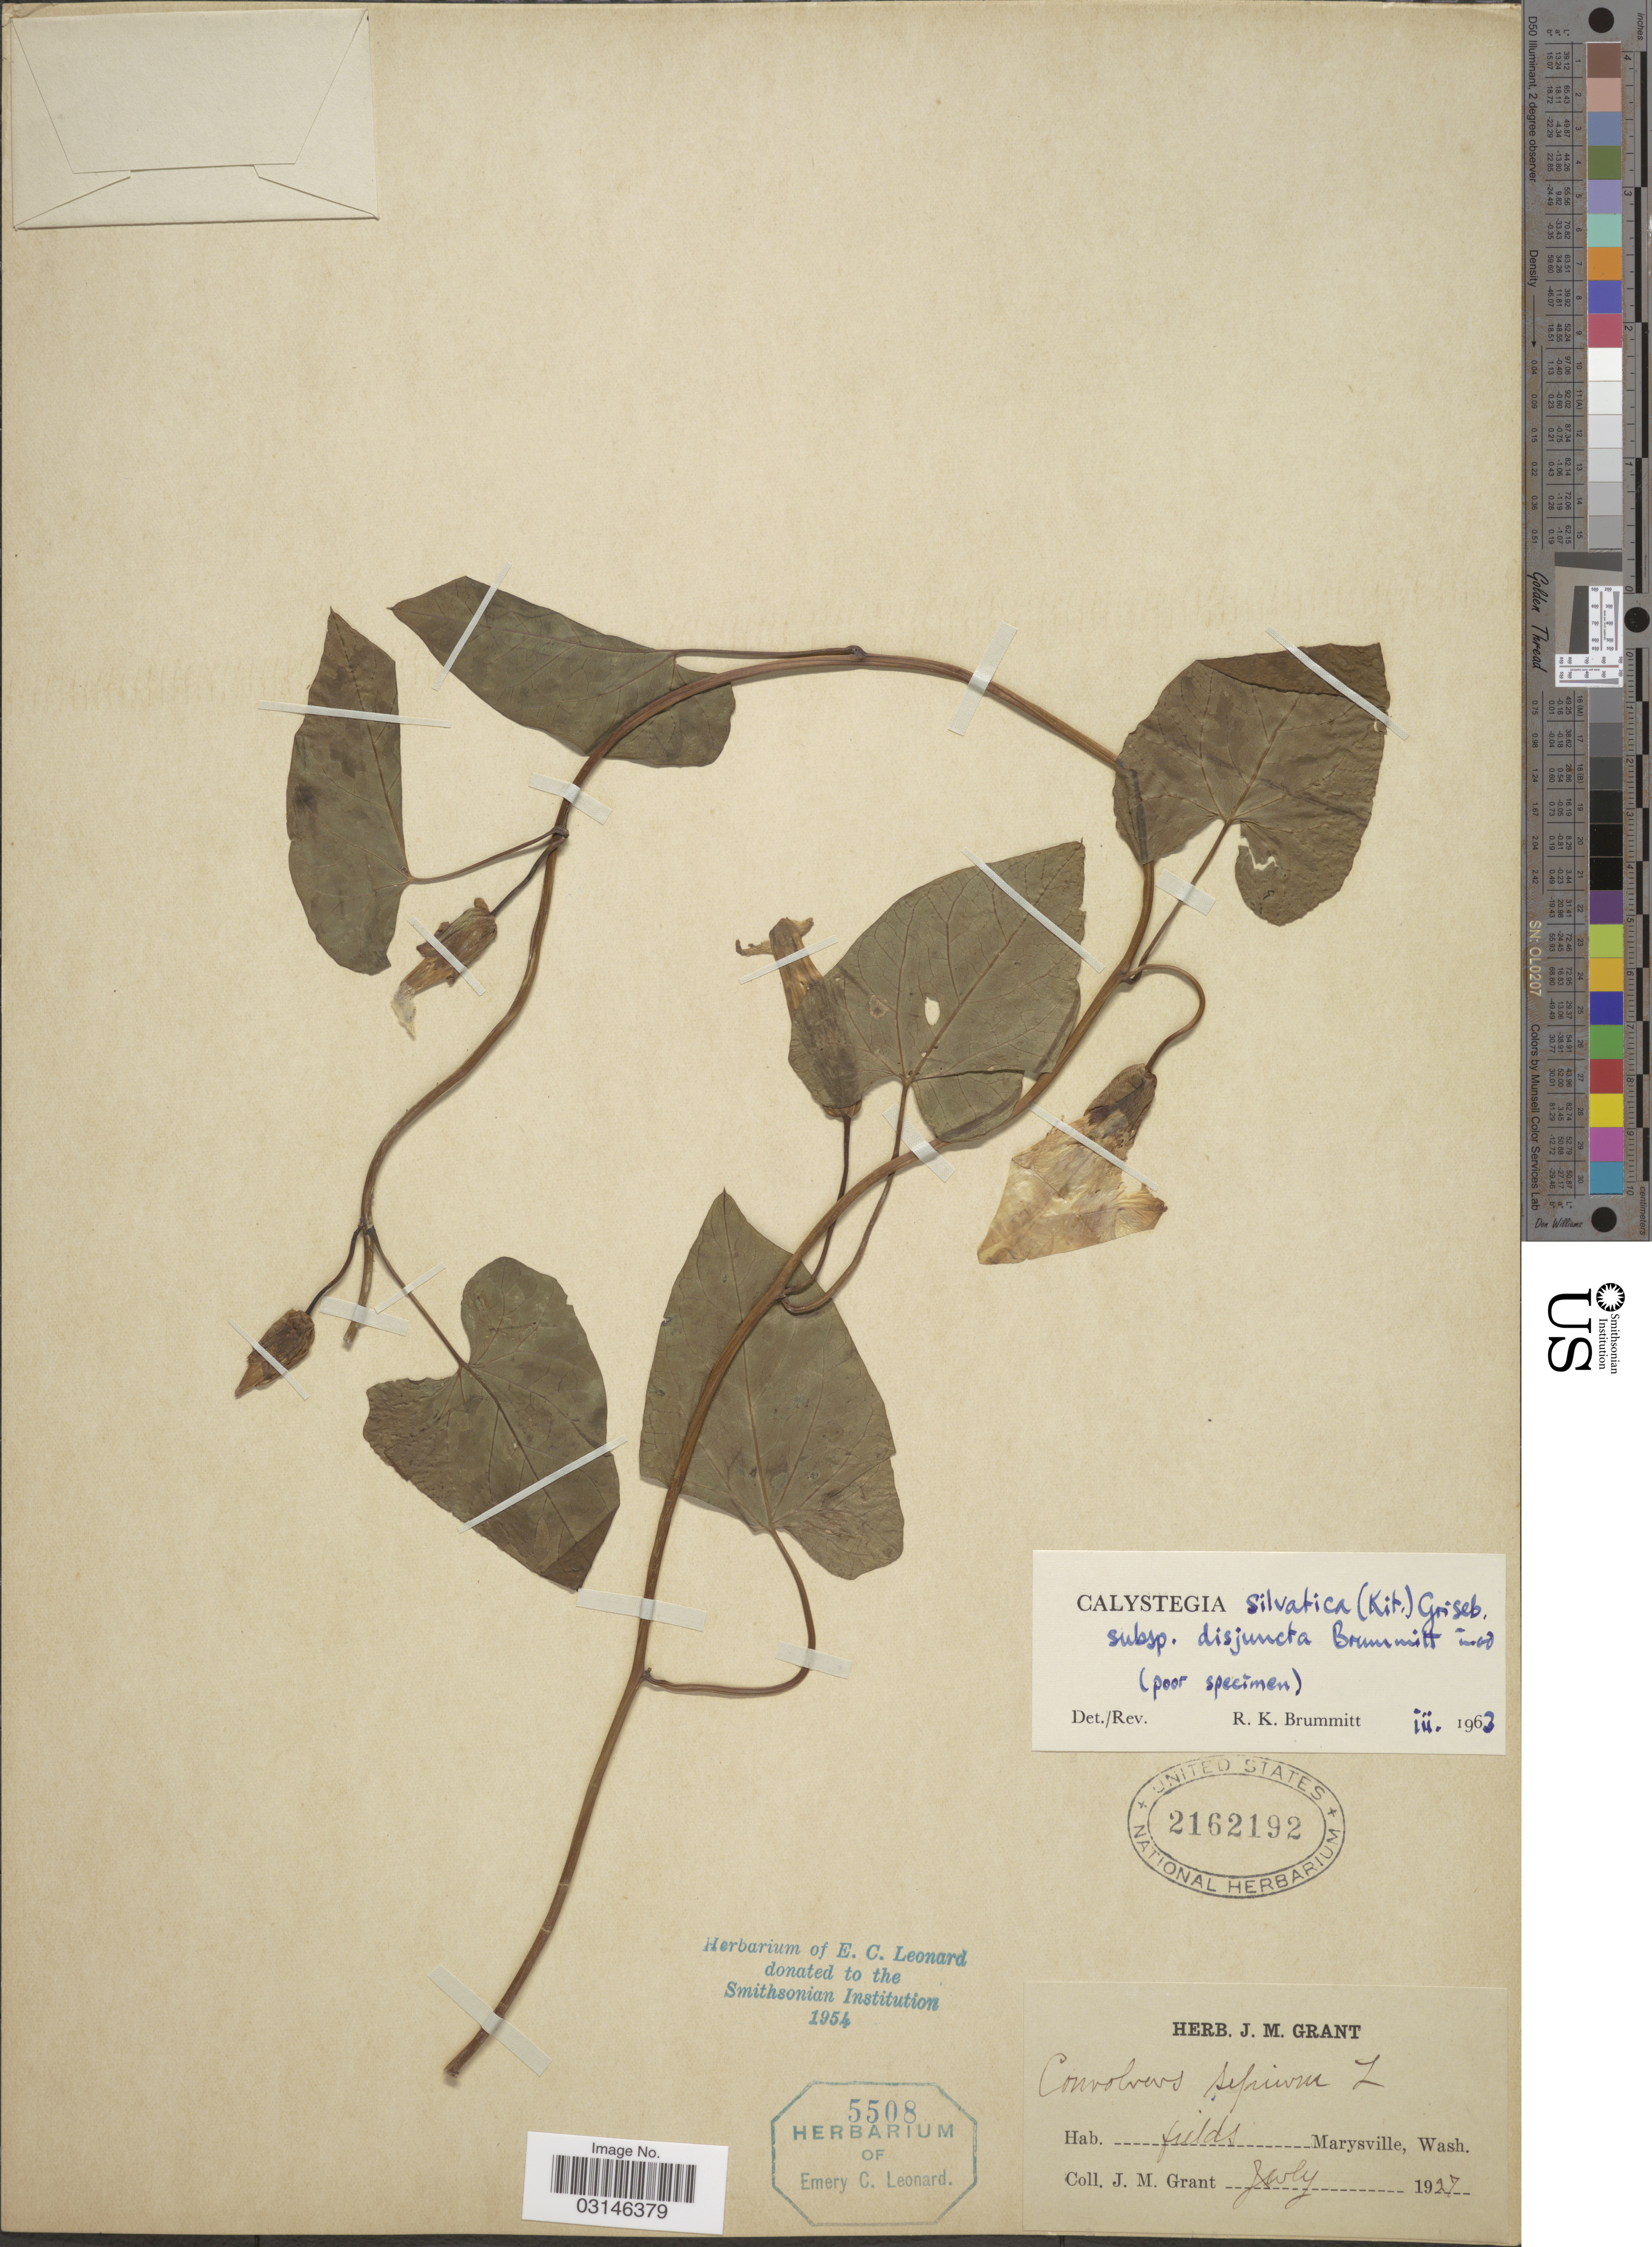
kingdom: Plantae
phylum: Tracheophyta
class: Magnoliopsida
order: Solanales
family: Convolvulaceae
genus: Calystegia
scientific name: Calystegia silvatica subsp. disjuncta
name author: Brummitt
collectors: J. M. Grant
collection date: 1927-07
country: United States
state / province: Washington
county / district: Snohomish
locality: Fields, Marysville, Wash.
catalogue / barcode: US 2162192